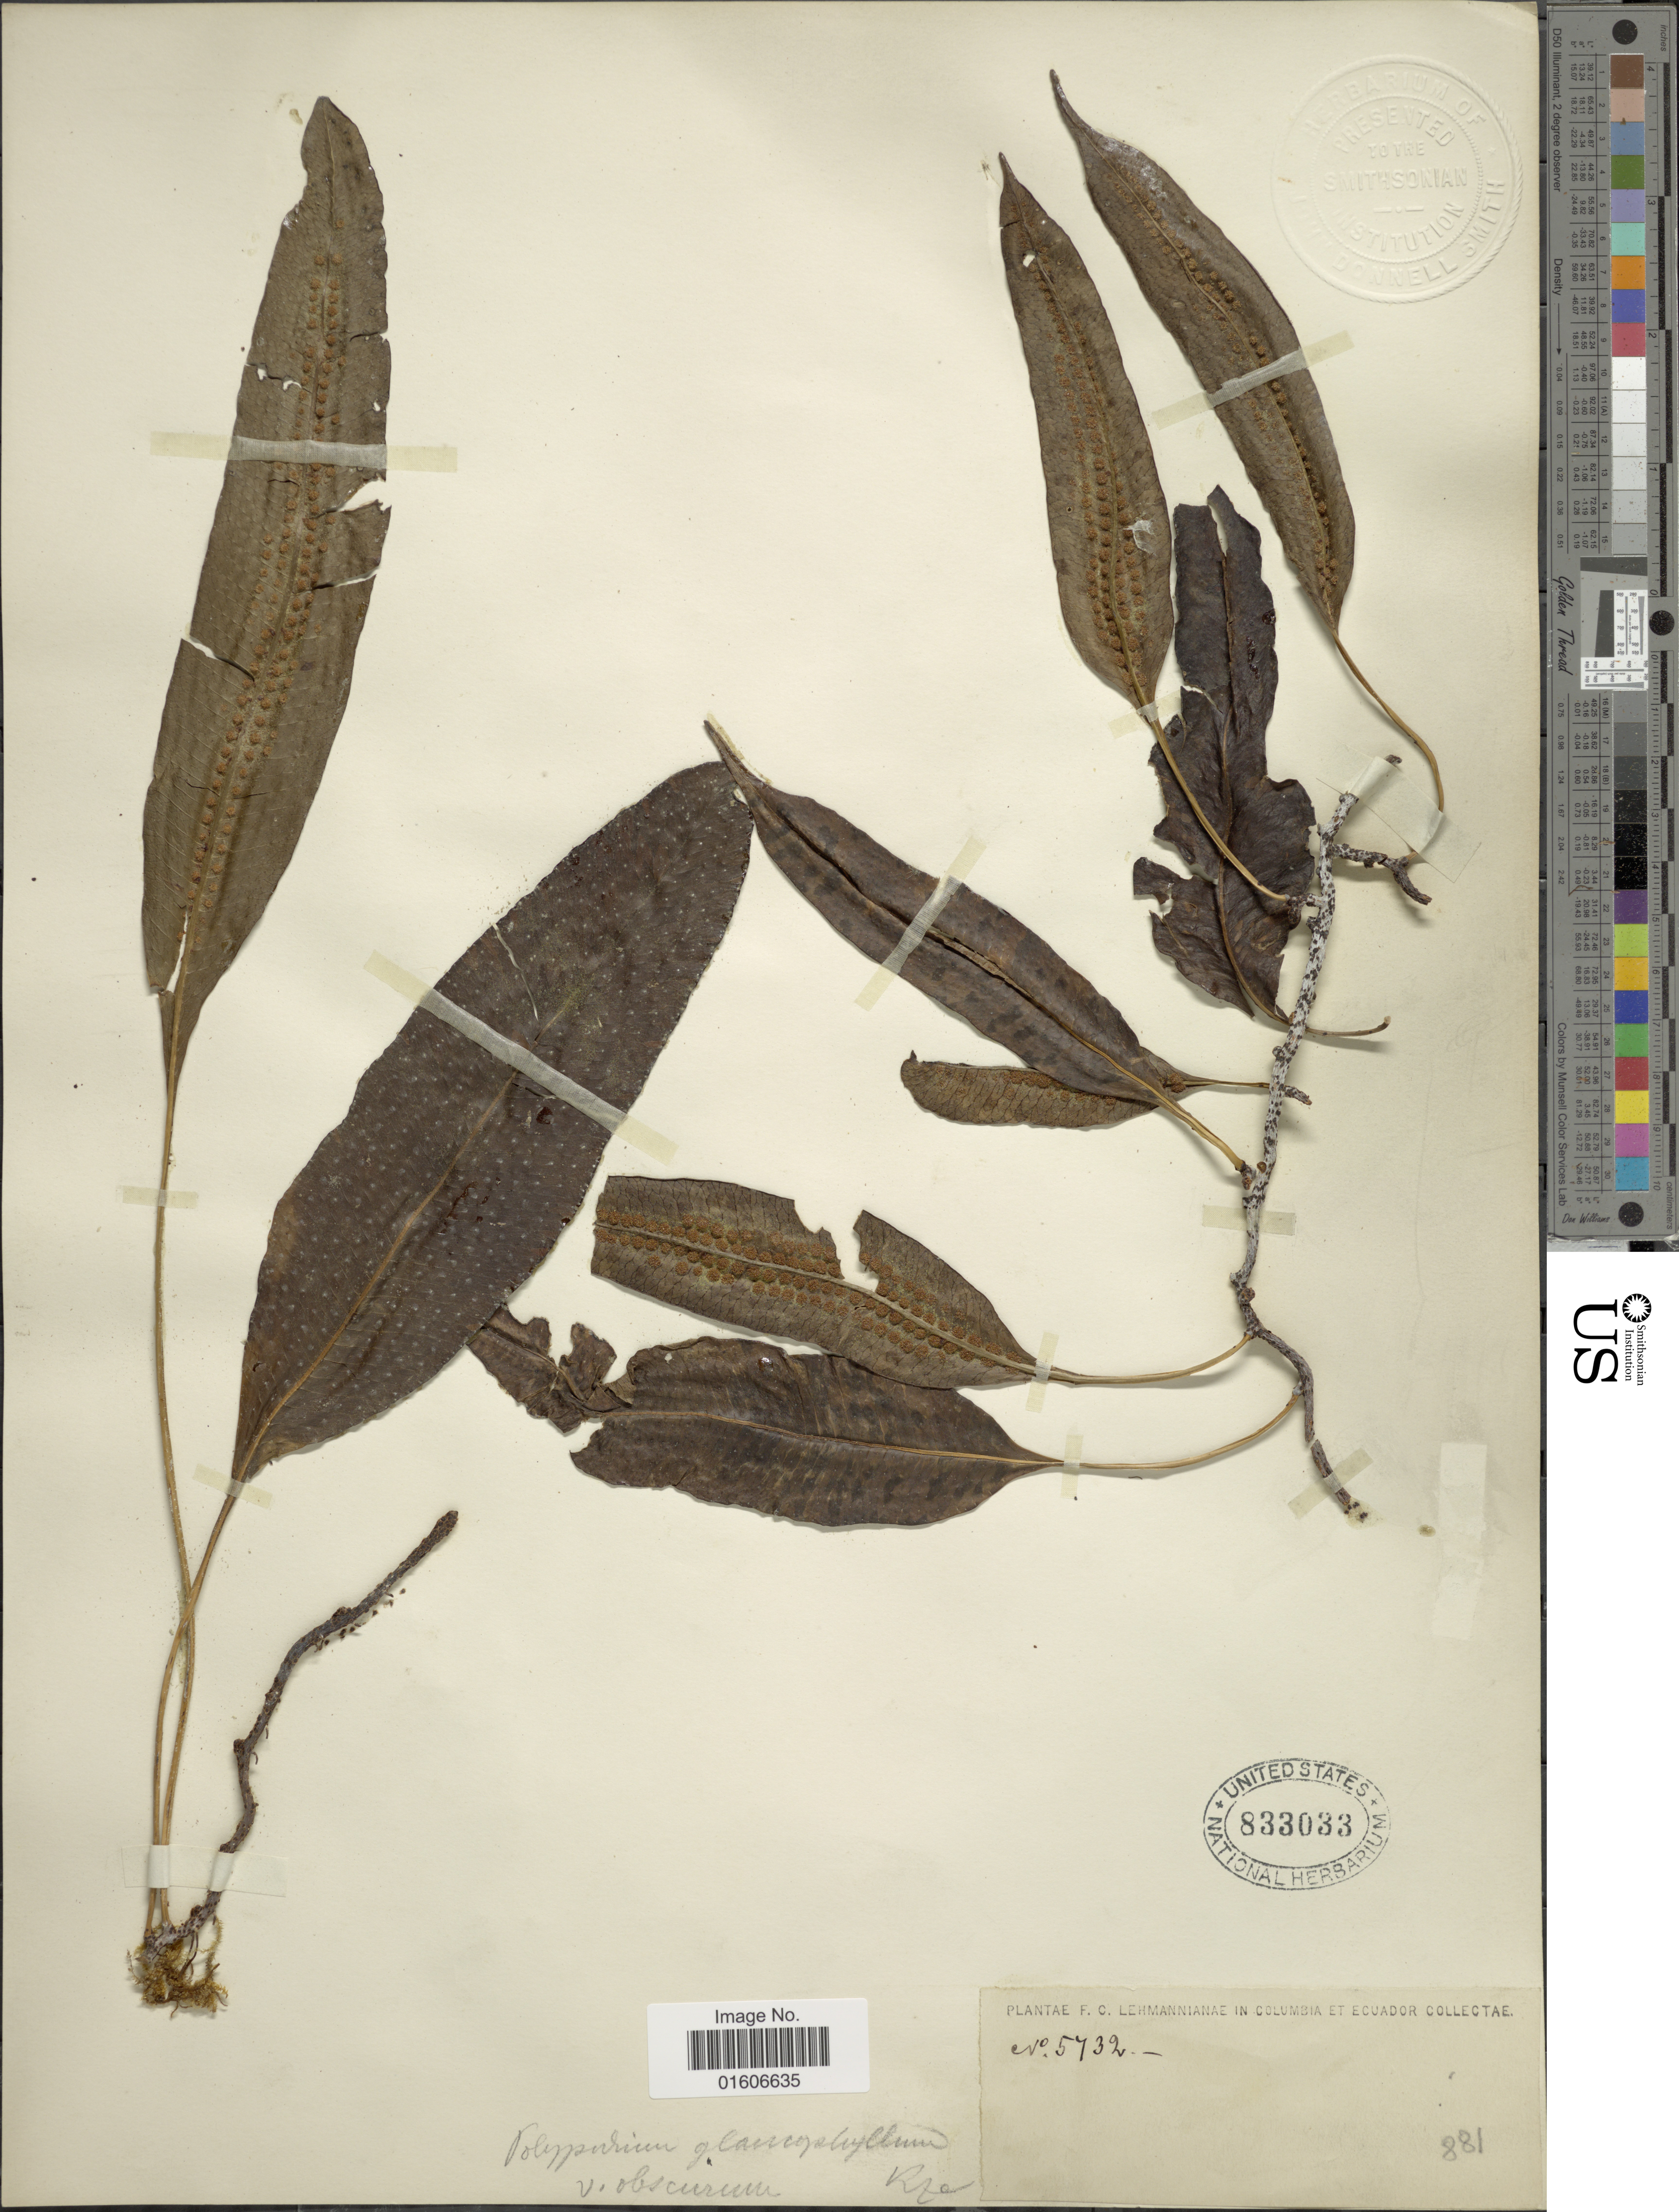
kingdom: Plantae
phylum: Tracheophyta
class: Polypodiopsida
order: Polypodiales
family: Polypodiaceae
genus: Serpocaulon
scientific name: Serpocaulon levigatum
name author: (Cav.) A.R. Sm.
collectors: F. C. Lehmann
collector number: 5732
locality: Columbia et Ecuador.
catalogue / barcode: US 833033